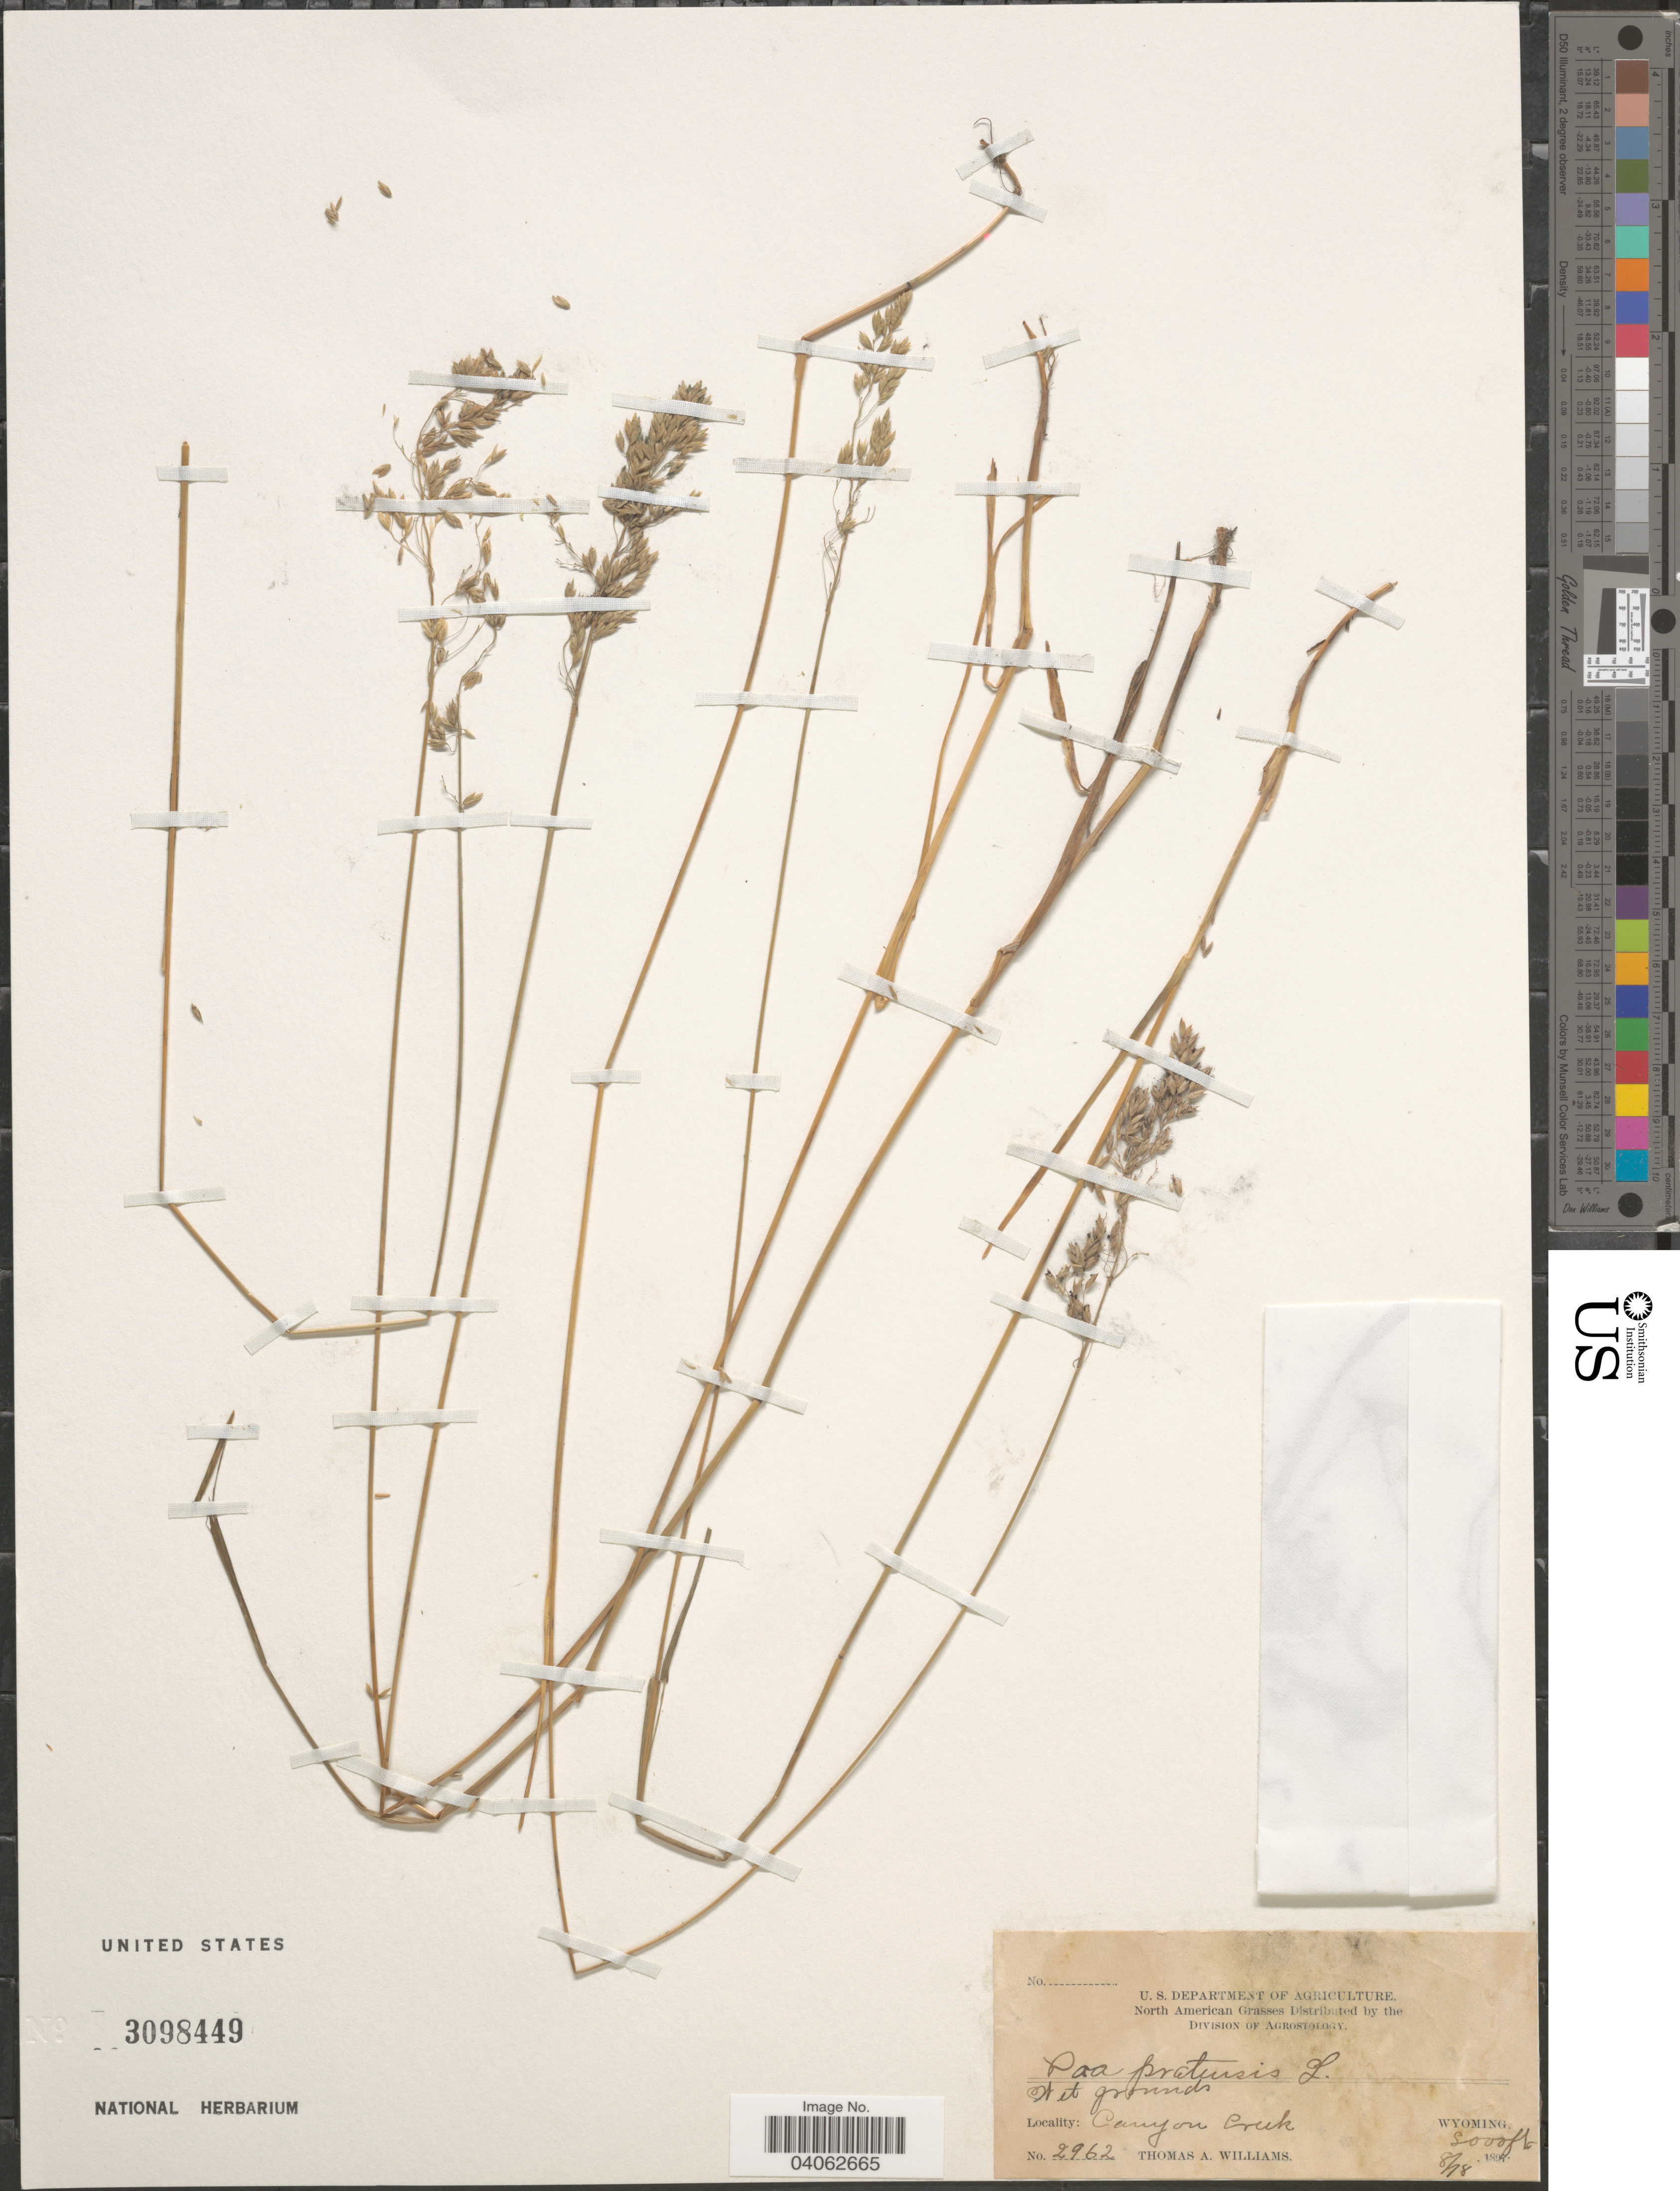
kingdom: Plantae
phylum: Tracheophyta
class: Liliopsida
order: Poales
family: Poaceae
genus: Poa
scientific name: Poa pratensis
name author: L.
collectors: T. A. Williams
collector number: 2962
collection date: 1897-08-18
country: United States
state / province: Wyoming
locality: Canyon Creek.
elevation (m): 2438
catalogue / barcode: US 3098449